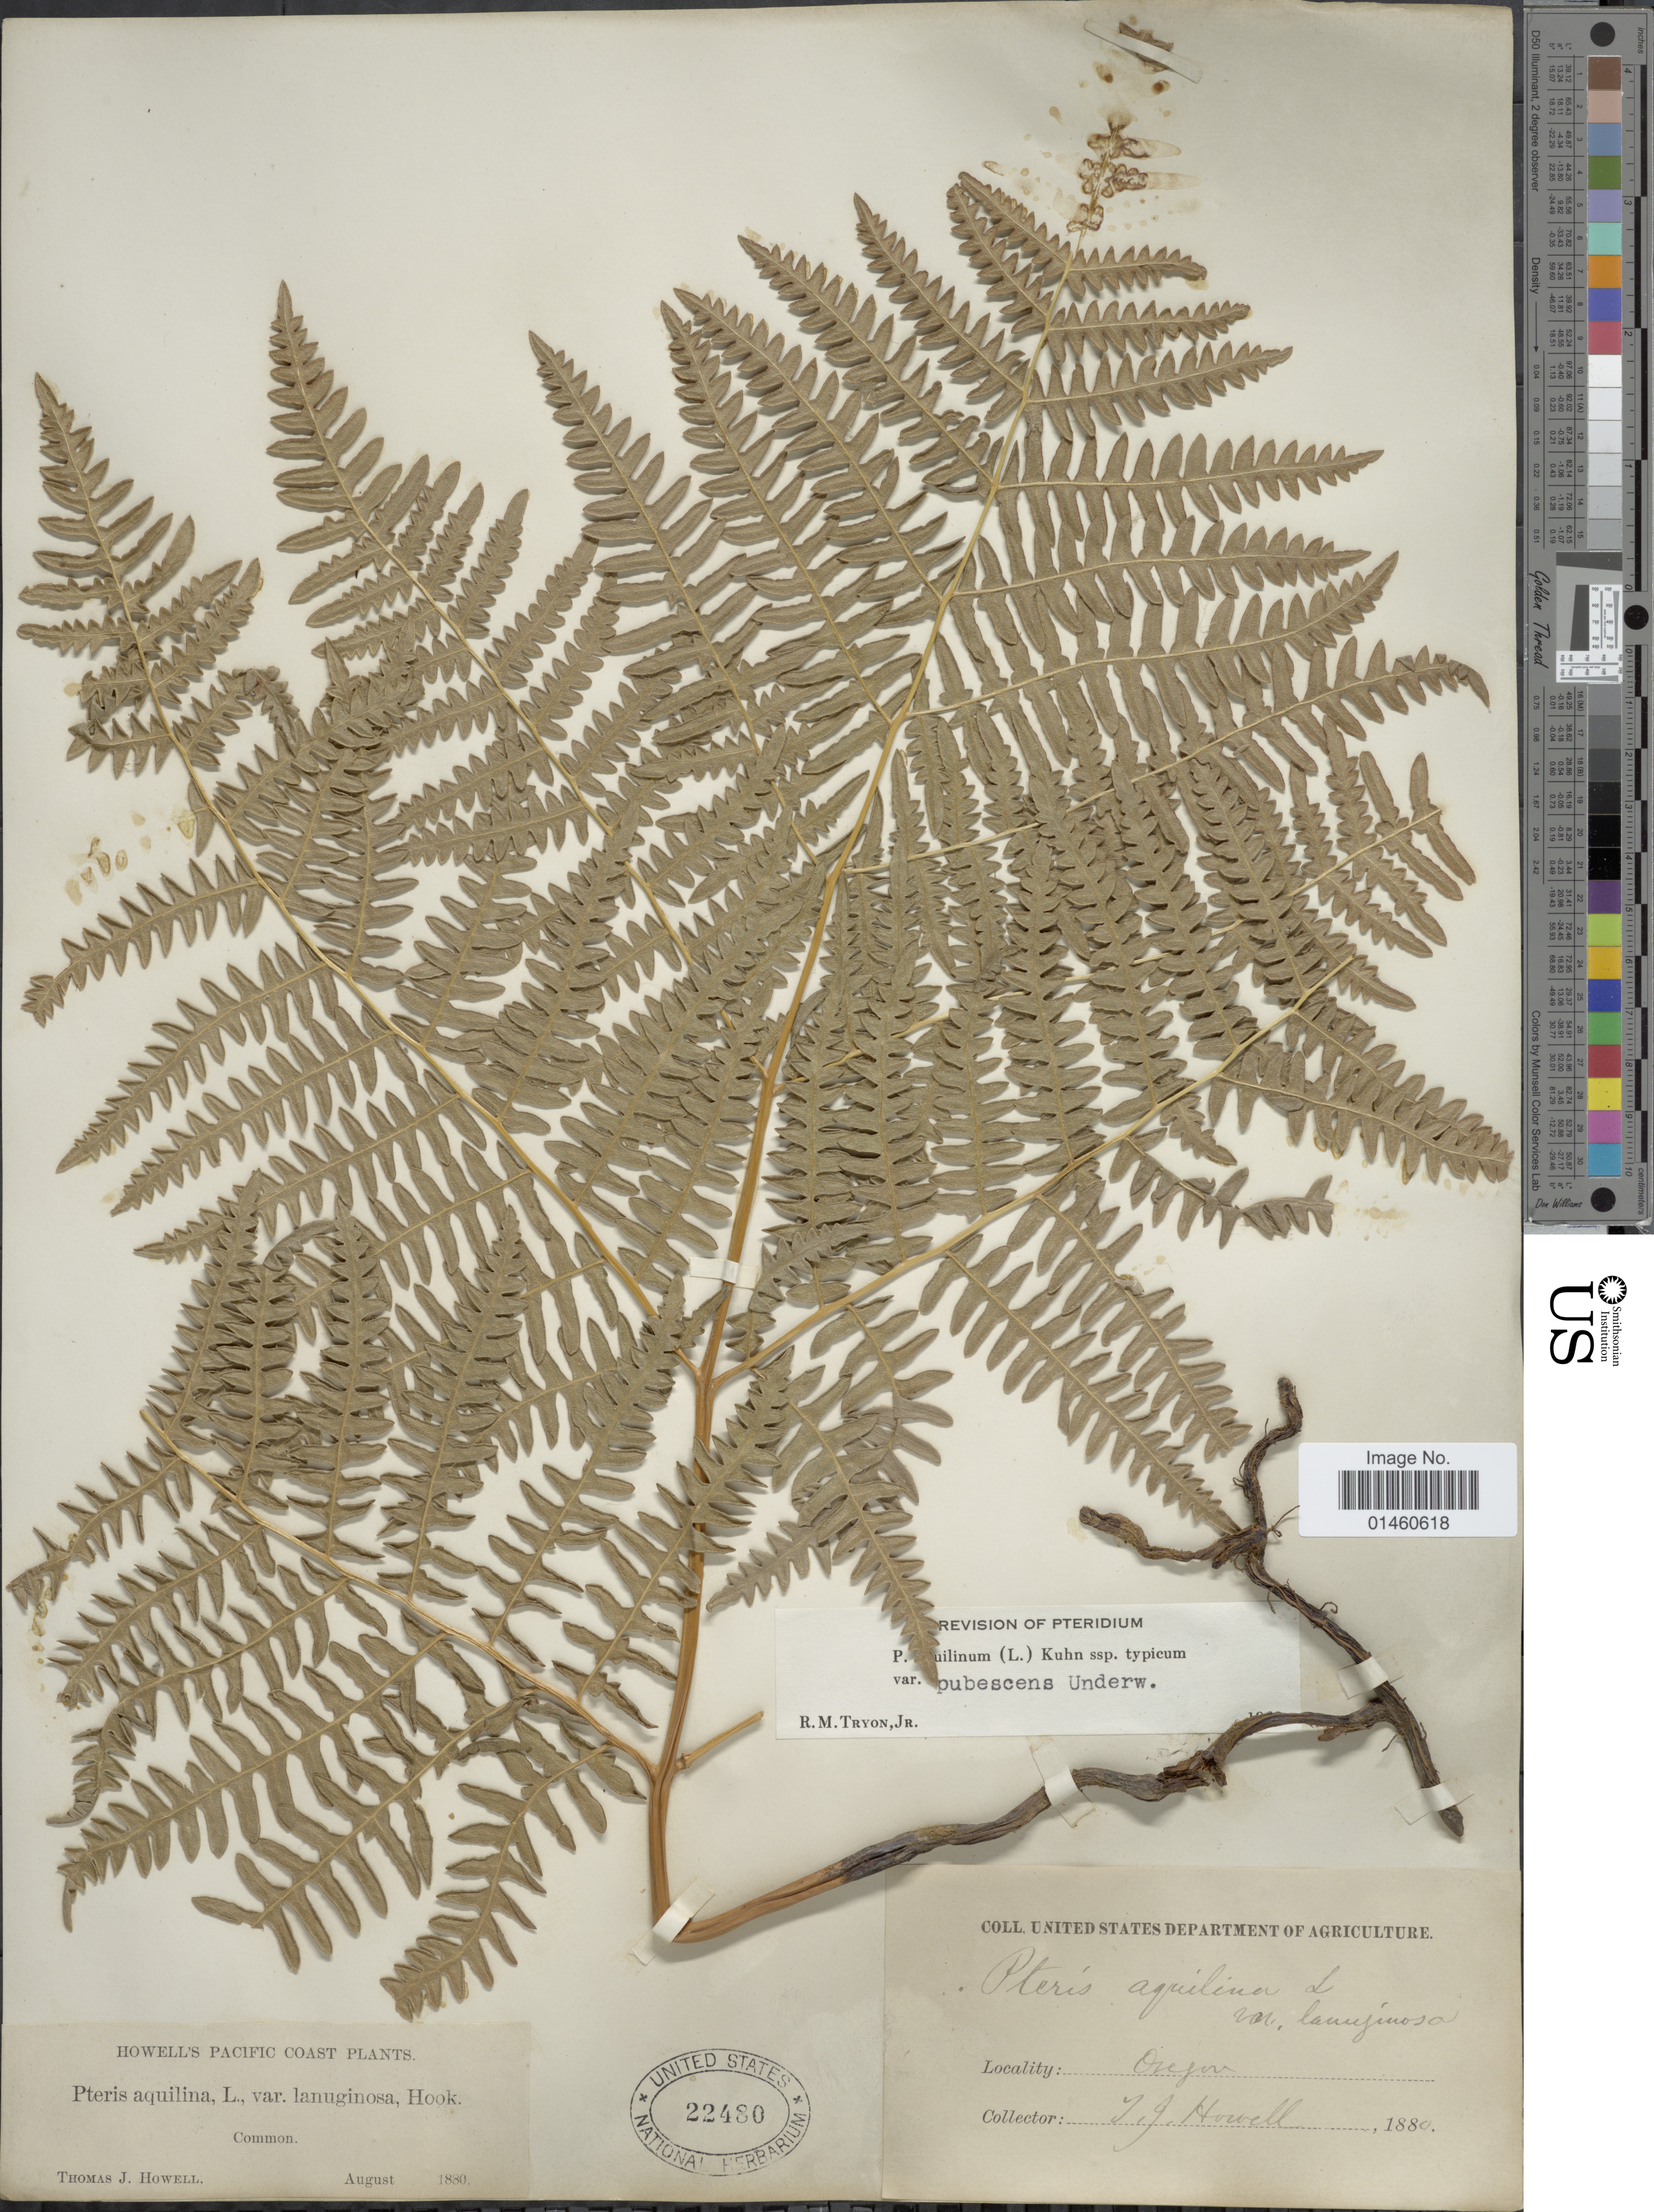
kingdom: Plantae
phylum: Tracheophyta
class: Polypodiopsida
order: Polypodiales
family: Dennstaedtiaceae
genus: Pteridium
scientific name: Pteridium pubescens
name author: (Underw.) Christenh.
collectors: T. J. Howell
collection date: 1880-08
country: United States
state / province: Oregon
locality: Pacific Coast, common.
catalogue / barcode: US 22480